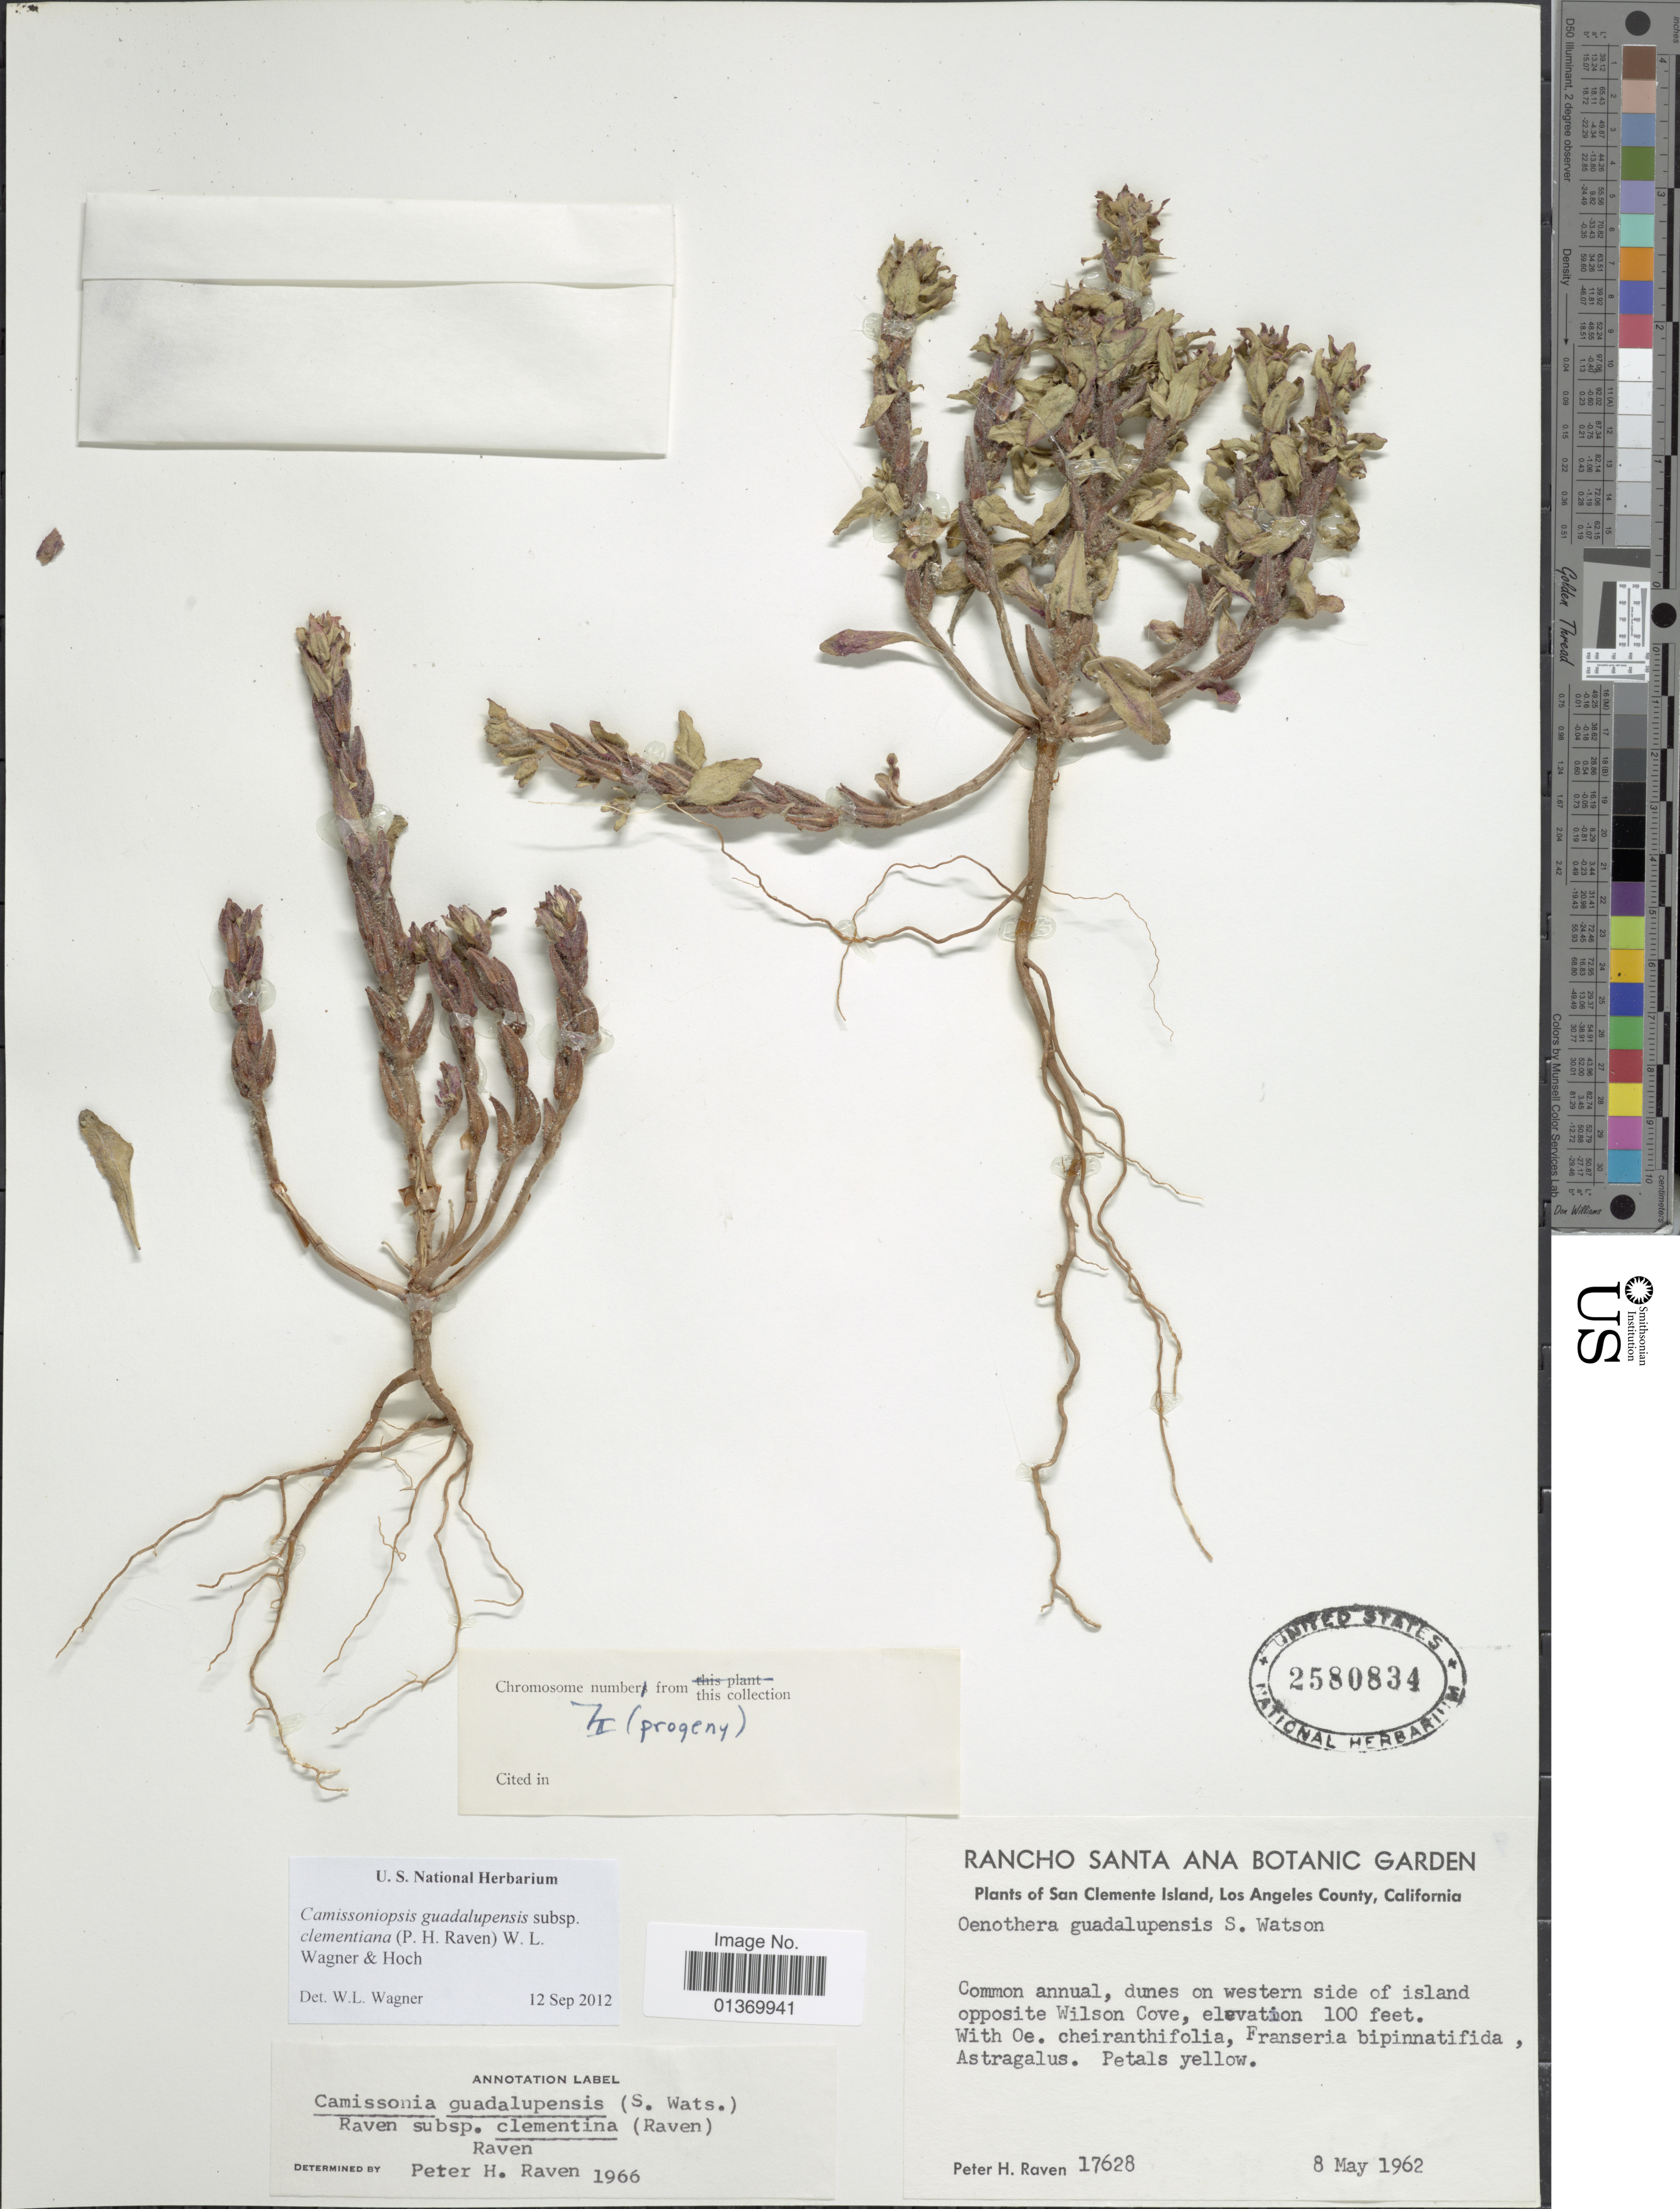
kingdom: Plantae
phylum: Tracheophyta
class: Magnoliopsida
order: Myrtales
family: Onagraceae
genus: Camissoniopsis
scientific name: Camissoniopsis guadalupensis subsp. clementiana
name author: (P.H. Raven) W.L. Wagner & Hoch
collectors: P. H. Raven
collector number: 17628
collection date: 1962-05-08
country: United States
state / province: California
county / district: Los Angeles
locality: San Clemente Island, Los Angeles County, dunes on western side of island opposite Wilson Cove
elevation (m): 30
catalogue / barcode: US 2580834